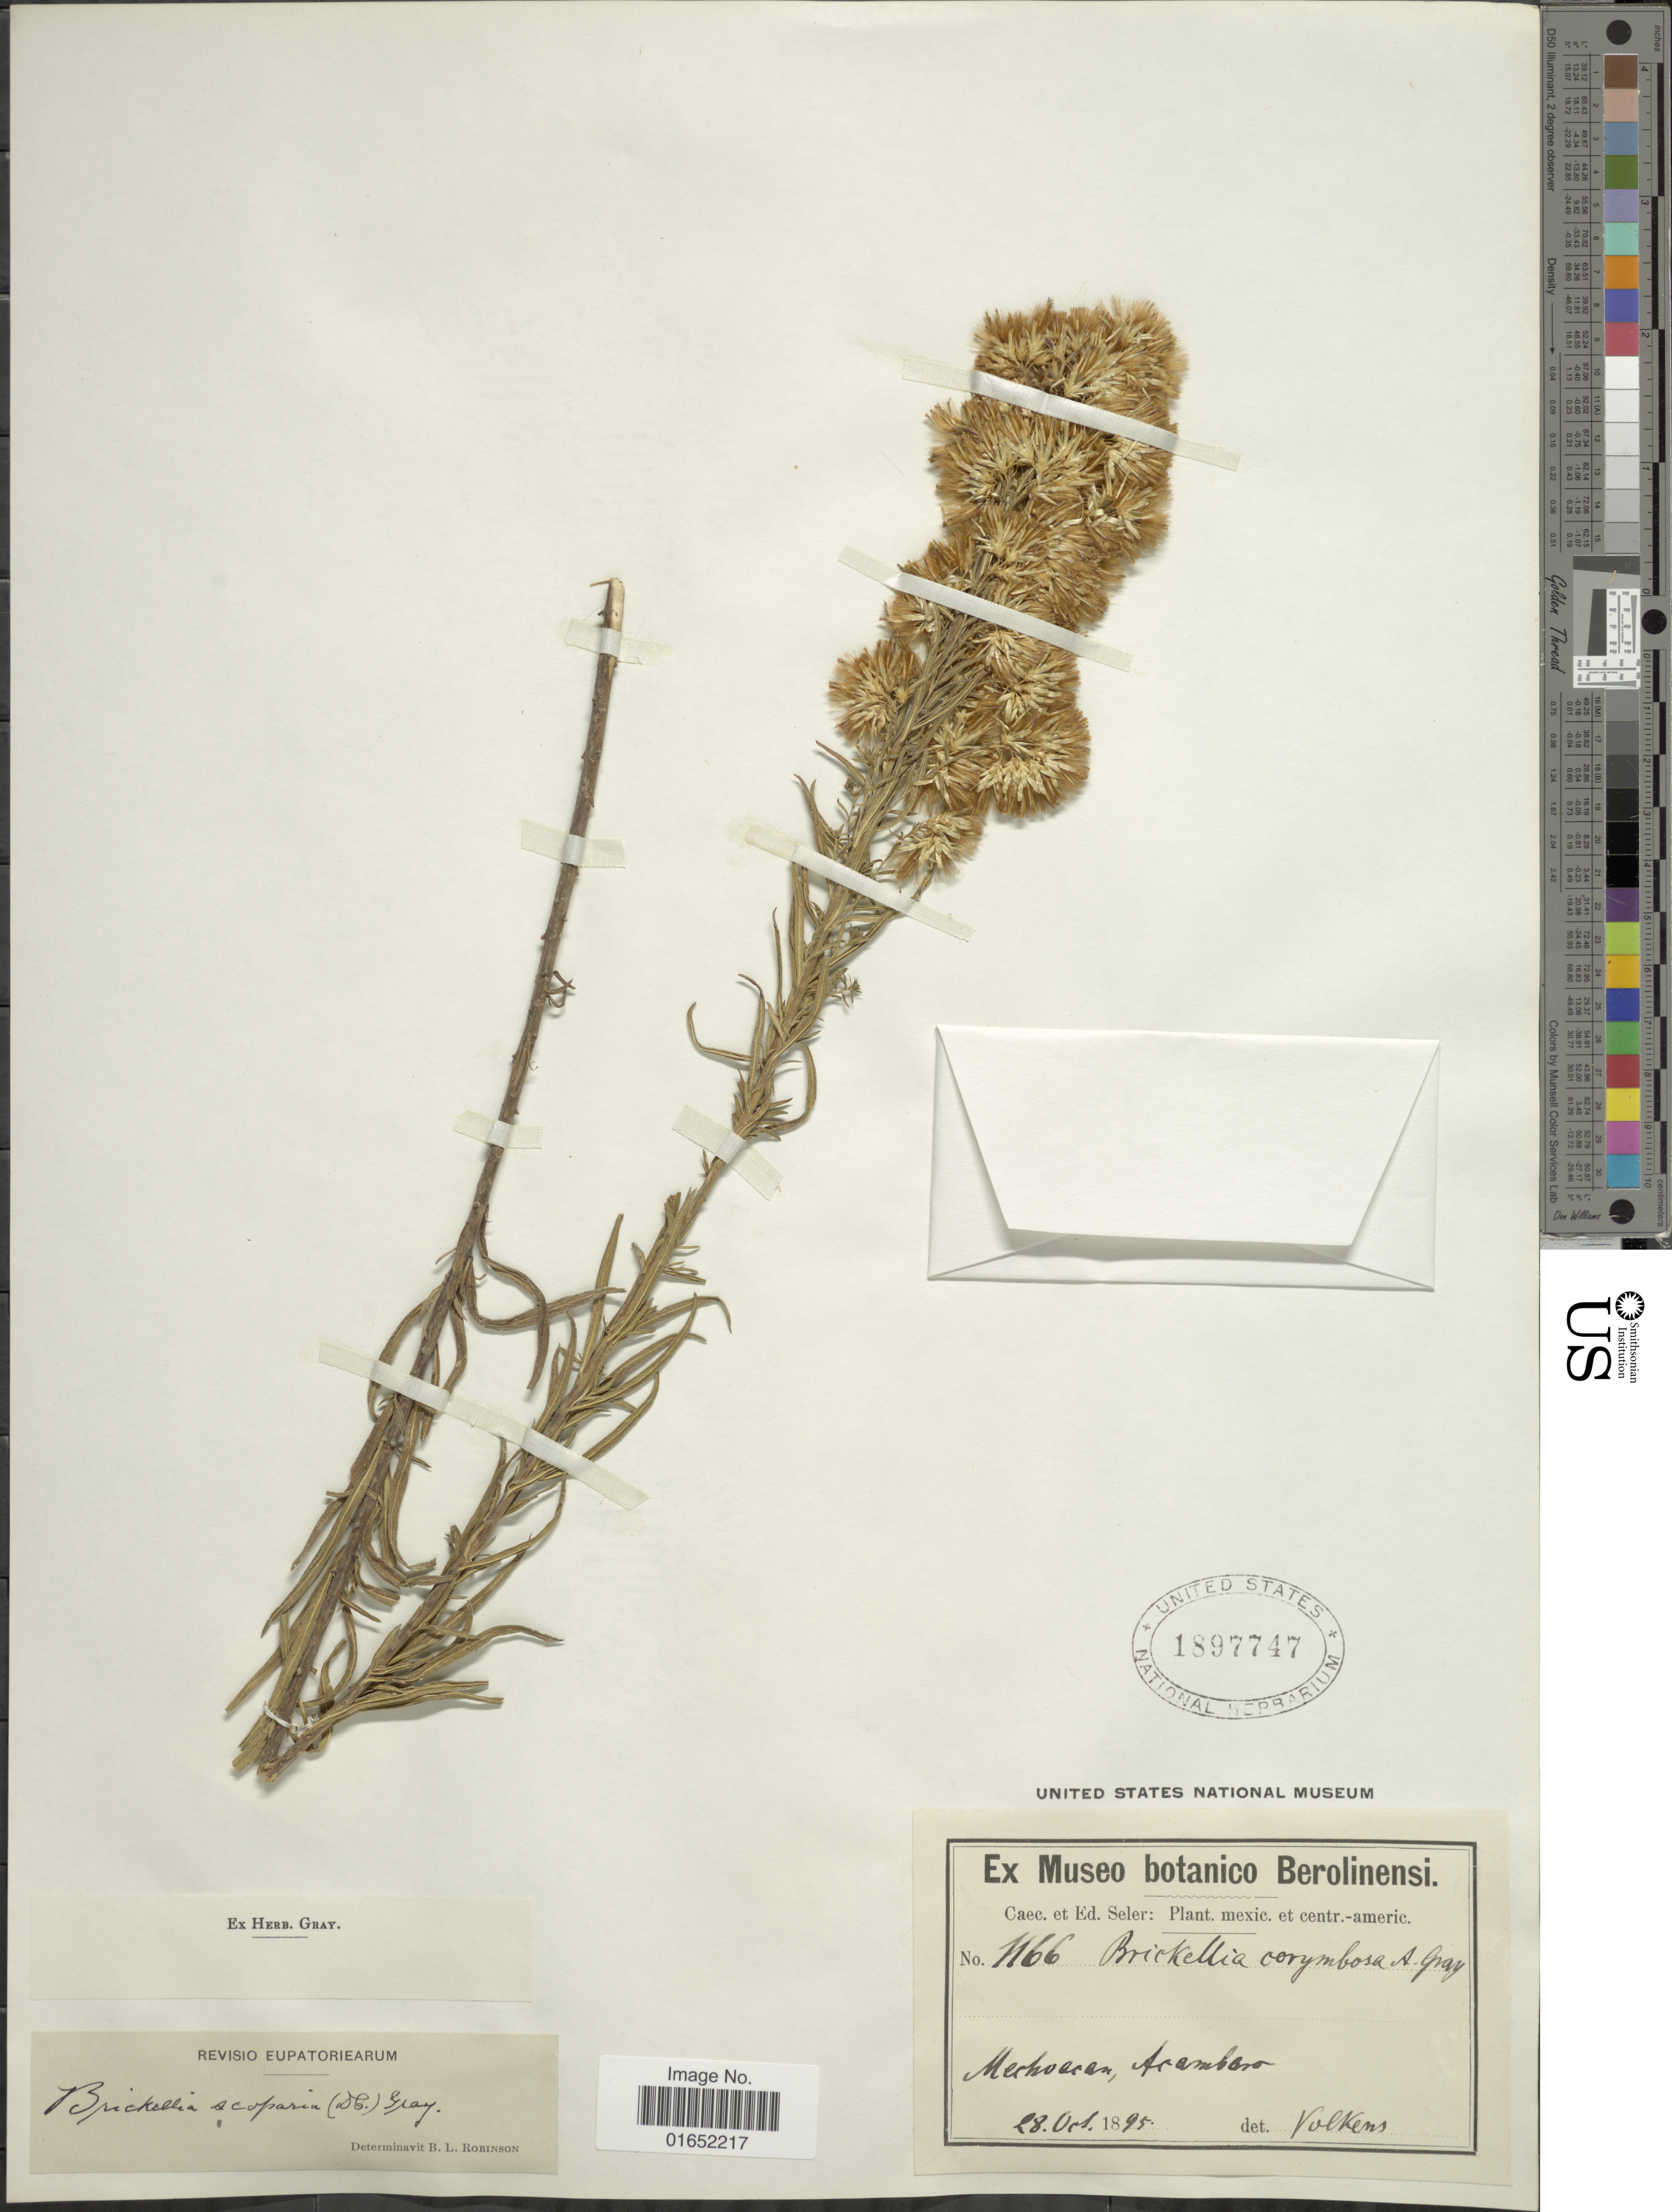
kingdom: Plantae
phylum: Tracheophyta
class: Magnoliopsida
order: Asterales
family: Asteraceae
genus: Brickellia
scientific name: Brickellia scoparia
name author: (DC.) A. Gray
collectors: C. Seler & E. F. Geiseler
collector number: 1166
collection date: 1895-10-28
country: Mexico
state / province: Michoacán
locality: Mexic. et centr.-americ, Arambaro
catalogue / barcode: US 1897747